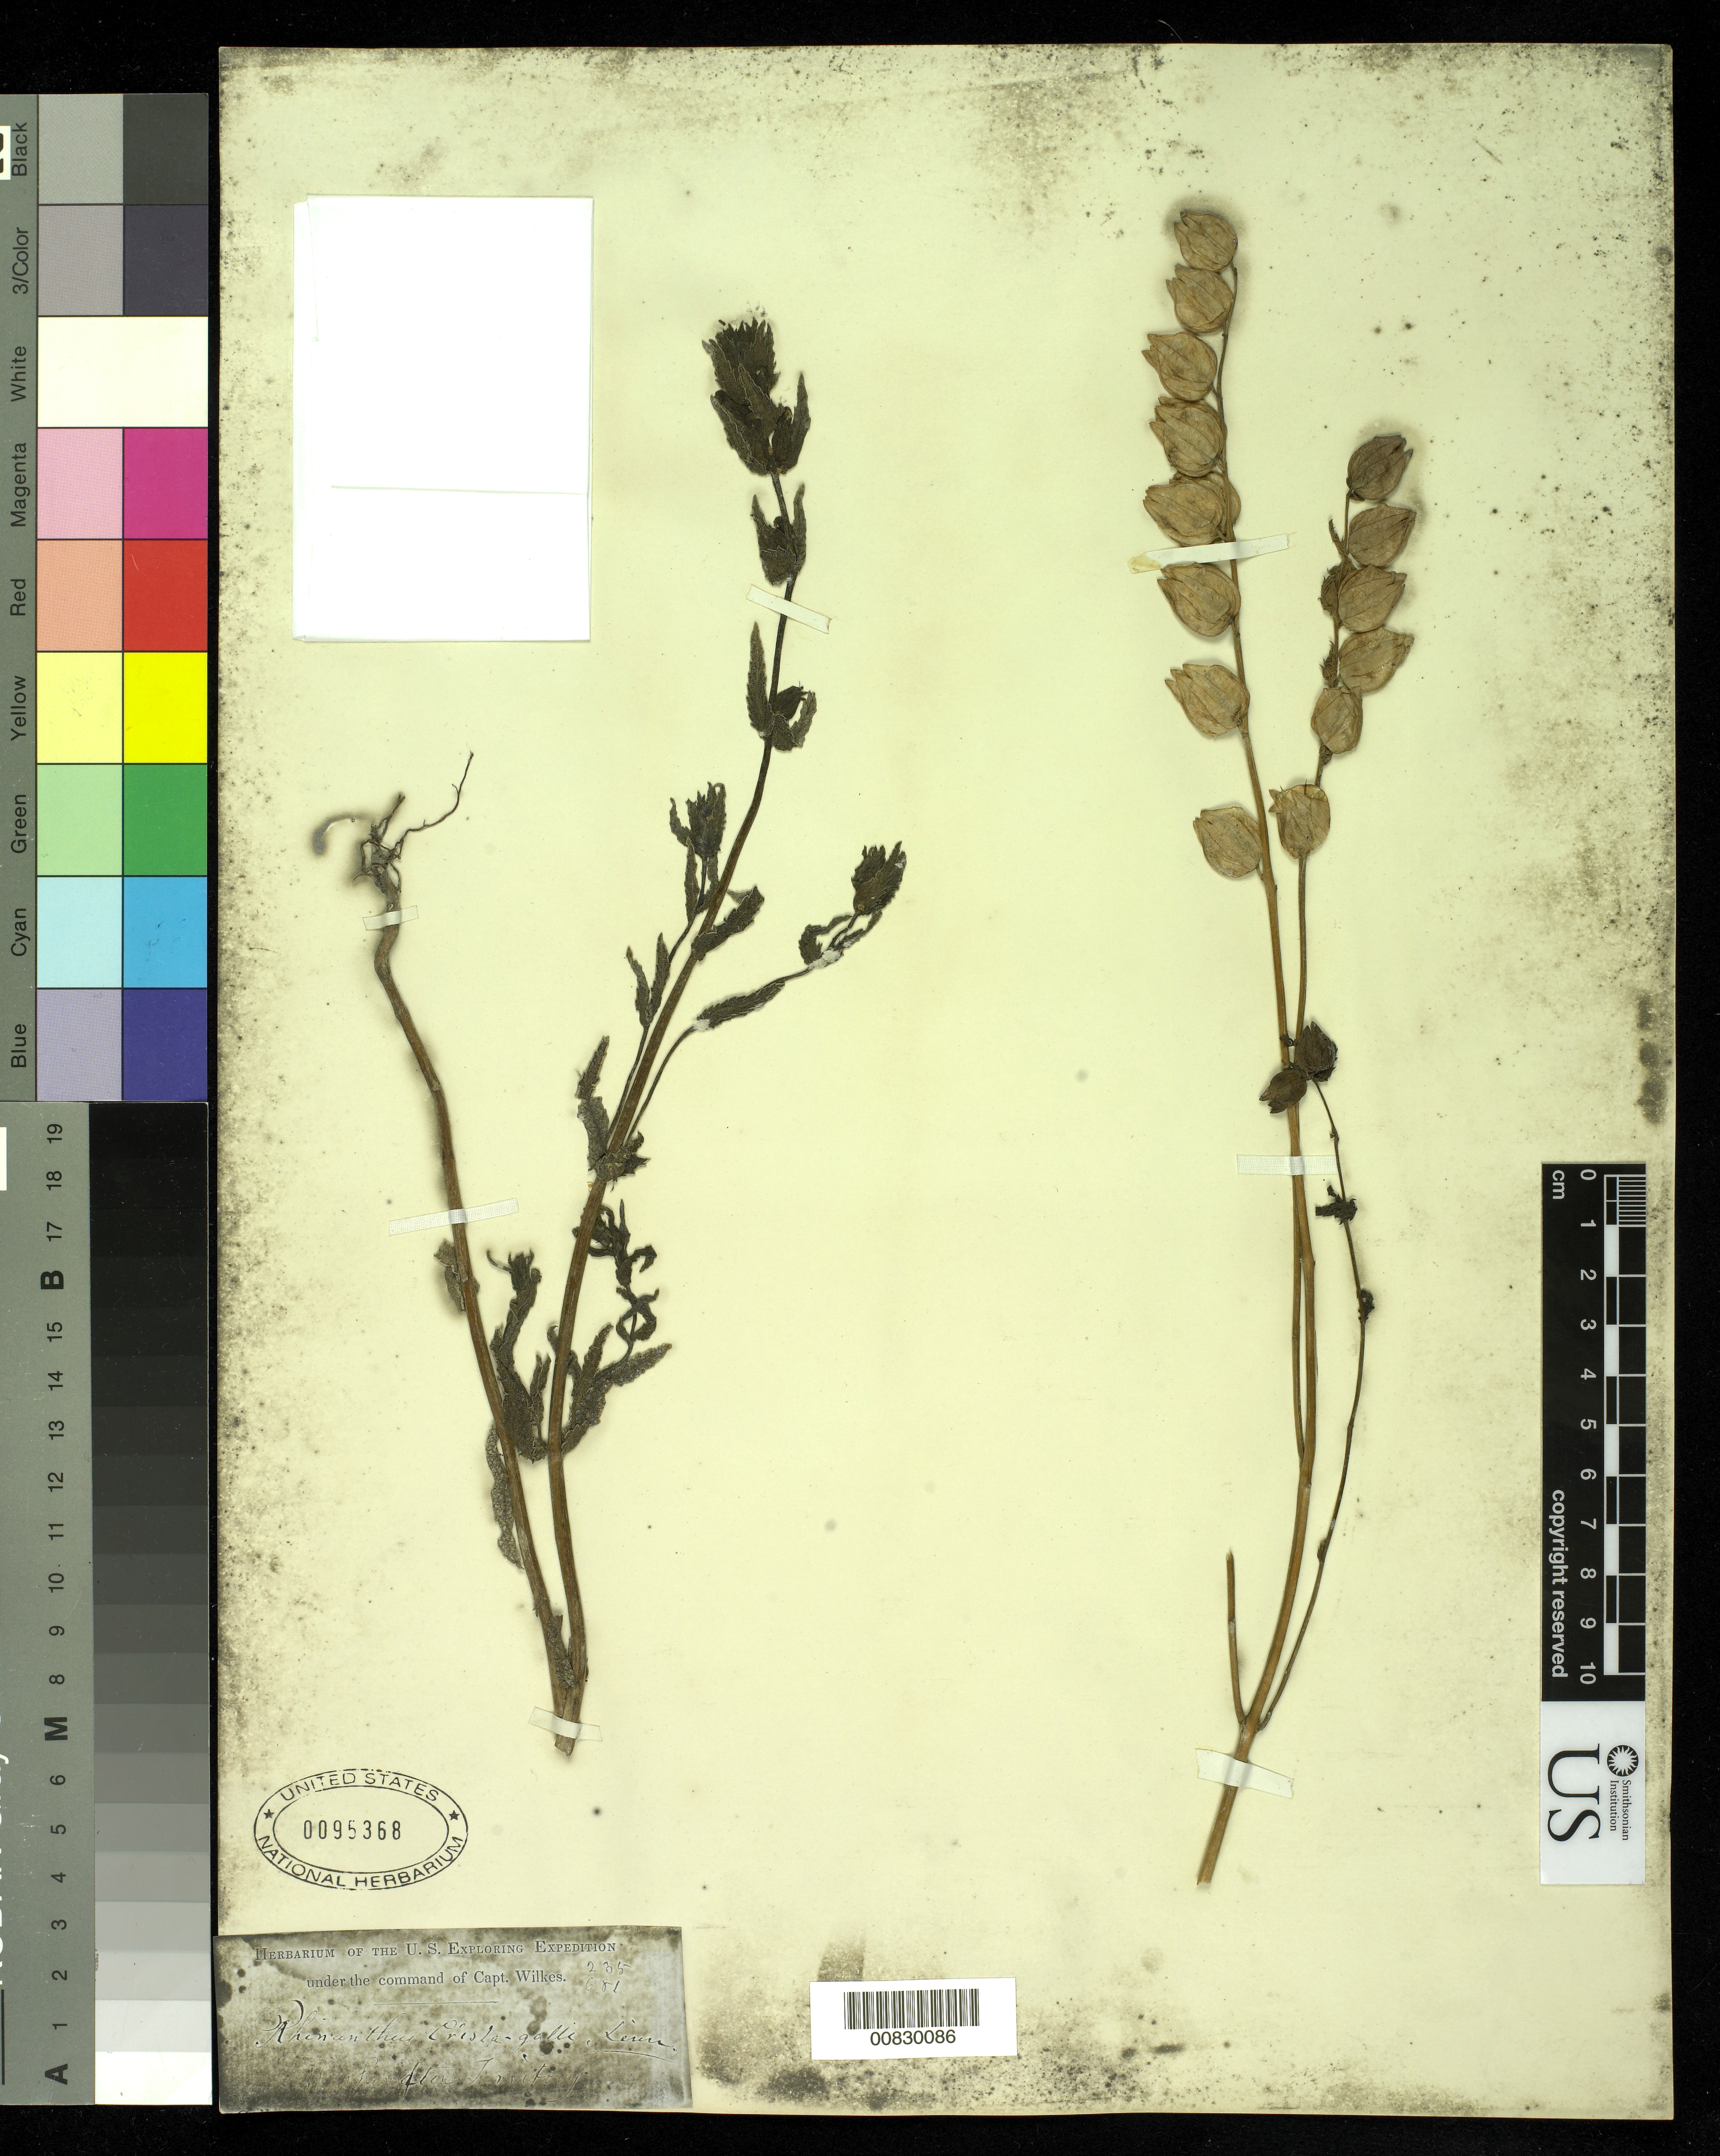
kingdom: Plantae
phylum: Tracheophyta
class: Magnoliopsida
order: Lamiales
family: Orobanchaceae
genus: Rhinanthus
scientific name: Rhinanthus crista-galli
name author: L.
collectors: Wilkes Explor. Exped.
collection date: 1838/1842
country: United States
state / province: Washington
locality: Washington Territory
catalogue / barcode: US 95368